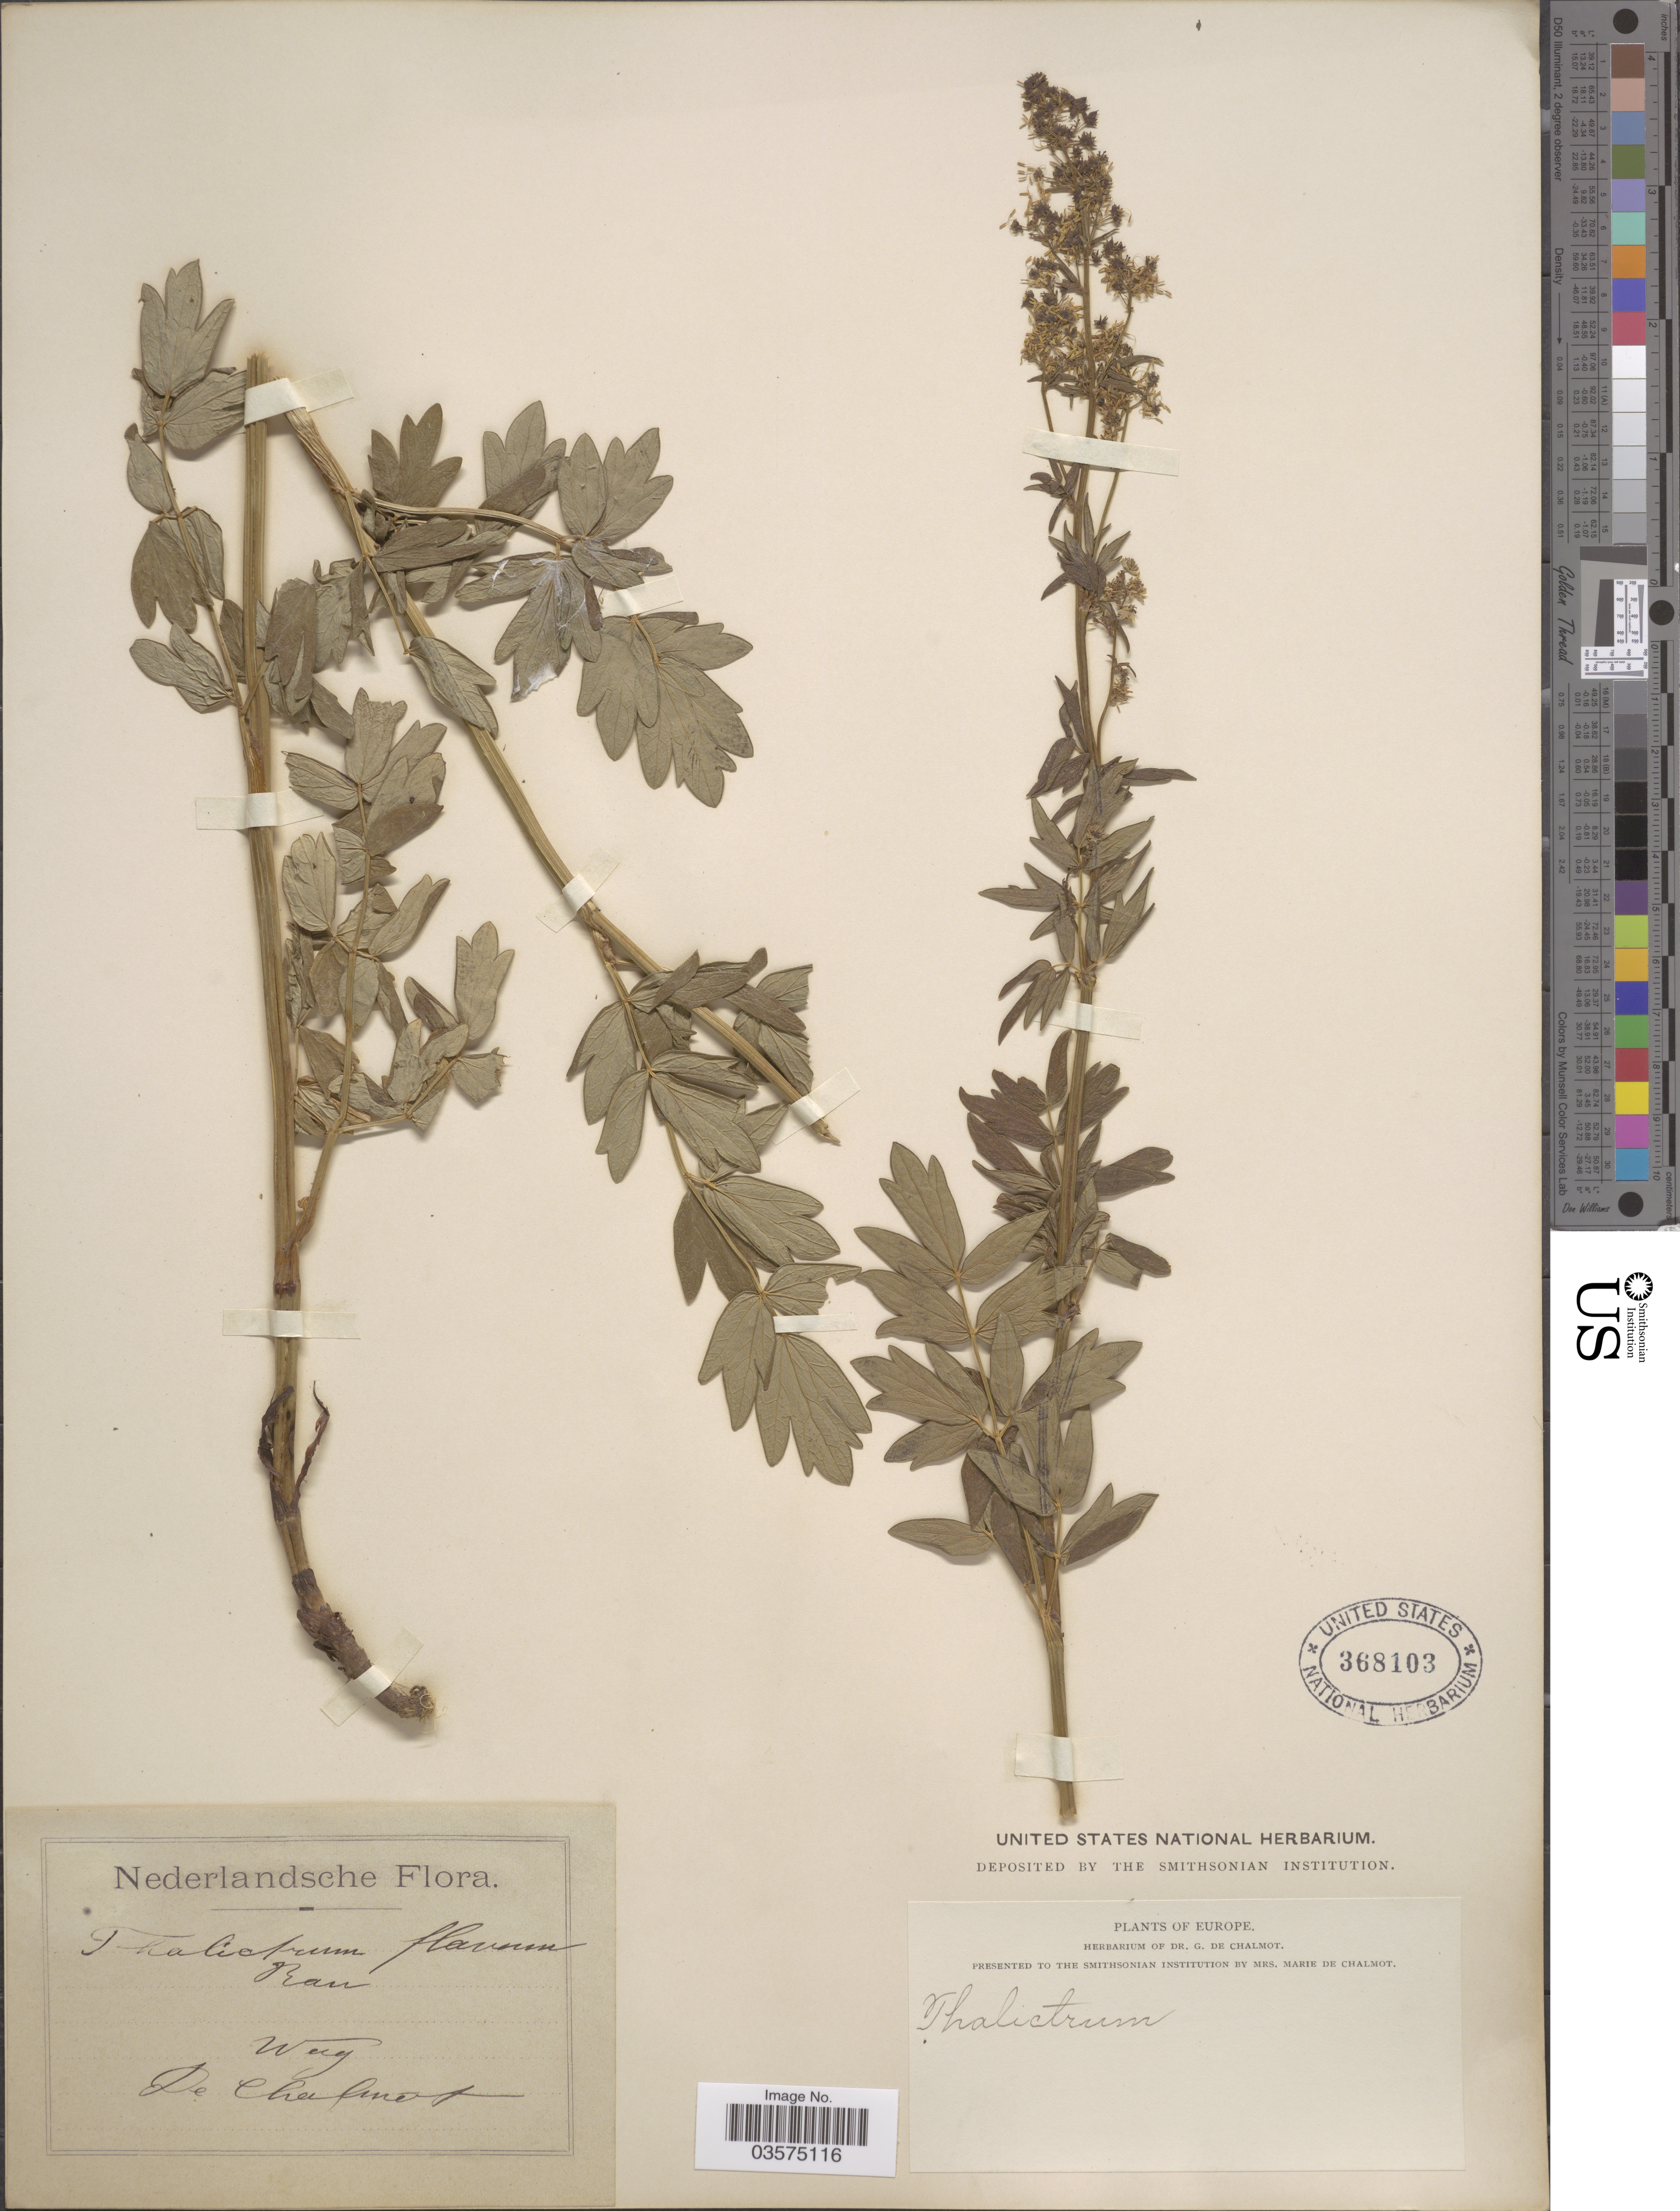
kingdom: Plantae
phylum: Tracheophyta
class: Magnoliopsida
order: Ranunculales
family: Ranunculaceae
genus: Thalictrum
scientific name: Thalictrum flavum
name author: L.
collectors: G. de Chalmot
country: Netherlands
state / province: Gelderland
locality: Wag.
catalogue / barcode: US 368103